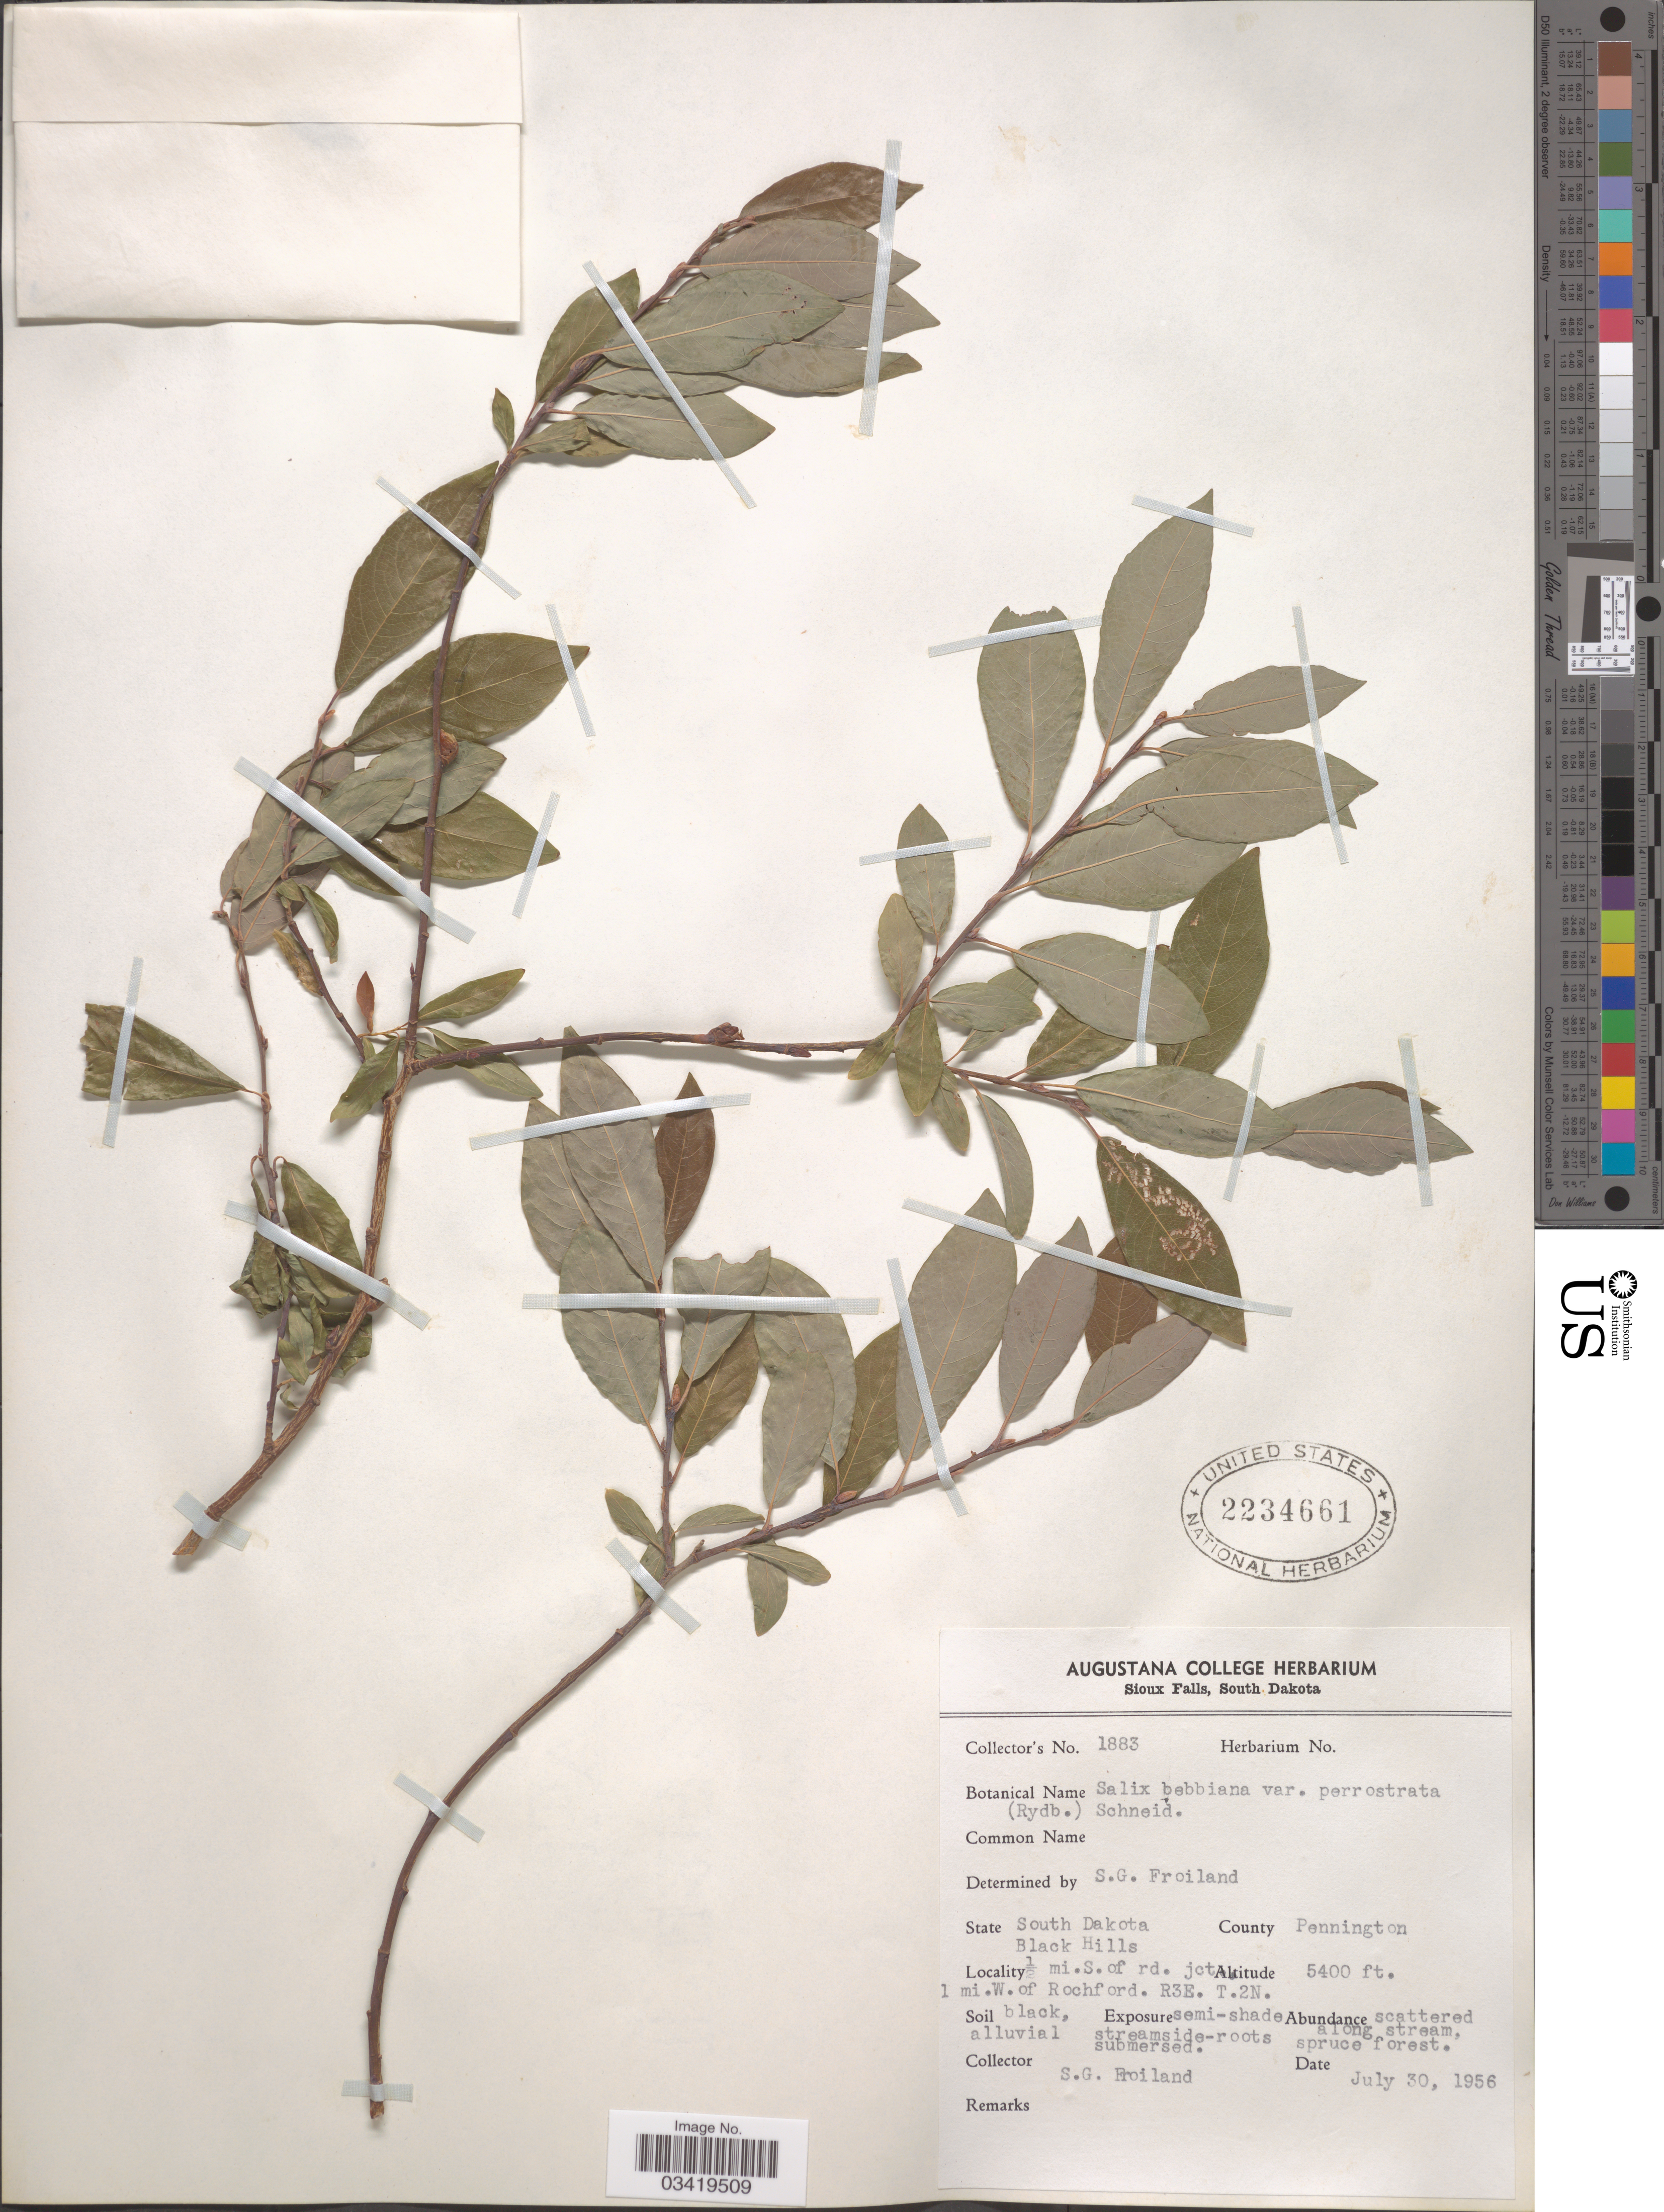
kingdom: Plantae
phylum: Tracheophyta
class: Magnoliopsida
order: Malpighiales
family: Salicaceae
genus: Salix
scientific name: Salix bebbiana var. perrostrata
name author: Sarg.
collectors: S. Froiland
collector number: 1883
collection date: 1956-07-30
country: United States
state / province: South Dakota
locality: County Pennington. Black Hills. ½ mi. S. of rd. jct. 1 mi. W. of Rochford. R3E. T.2N.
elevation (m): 1646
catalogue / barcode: US 2234661